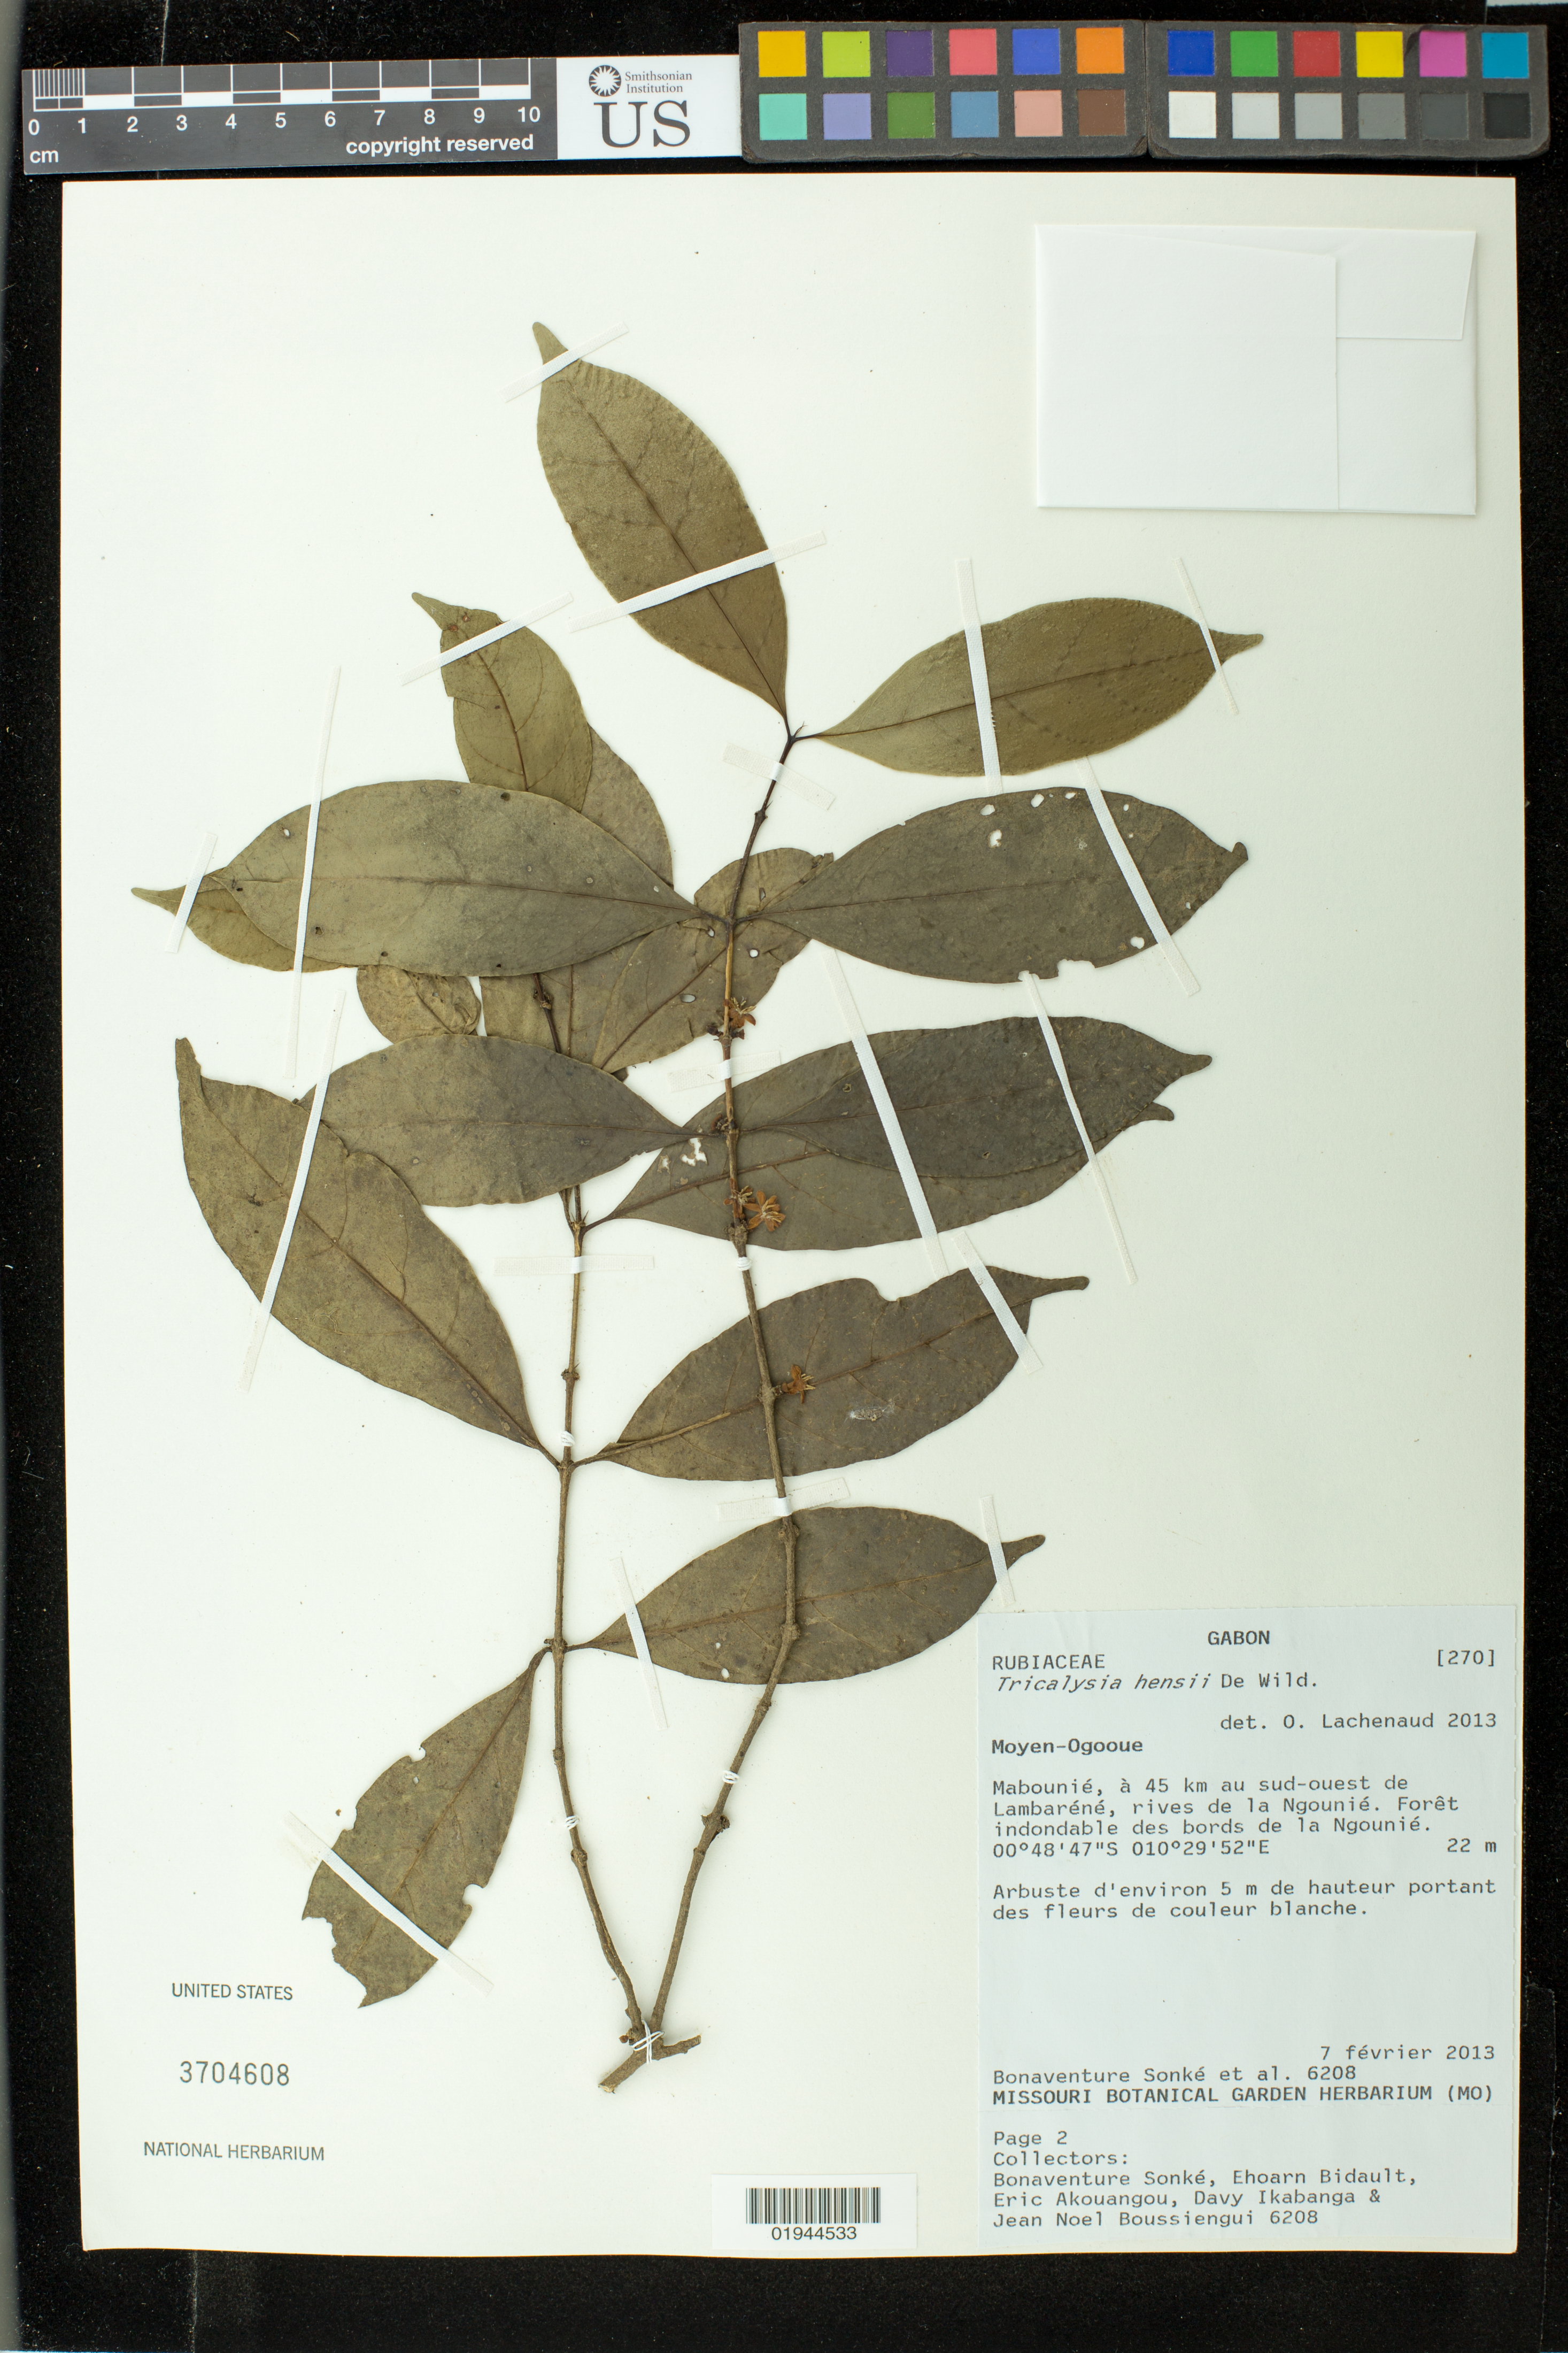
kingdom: Plantae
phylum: Tracheophyta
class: Magnoliopsida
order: Gentianales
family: Rubiaceae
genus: Tricalysia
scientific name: Tricalysia hensii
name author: De Wild.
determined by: Lachenaud, O.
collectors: B. Sonke, E. Bidault, E. Akouangou, D. Ikabanga & J. Boussiengui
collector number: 6208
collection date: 2013-02-07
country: Gabon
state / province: Moyen-Ogooué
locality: Mabounié, a 45 km au sud-ouest de Lambarene, rives de la Ngounie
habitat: foret indondable des bords de la Ngounie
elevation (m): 22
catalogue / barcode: US 3704608